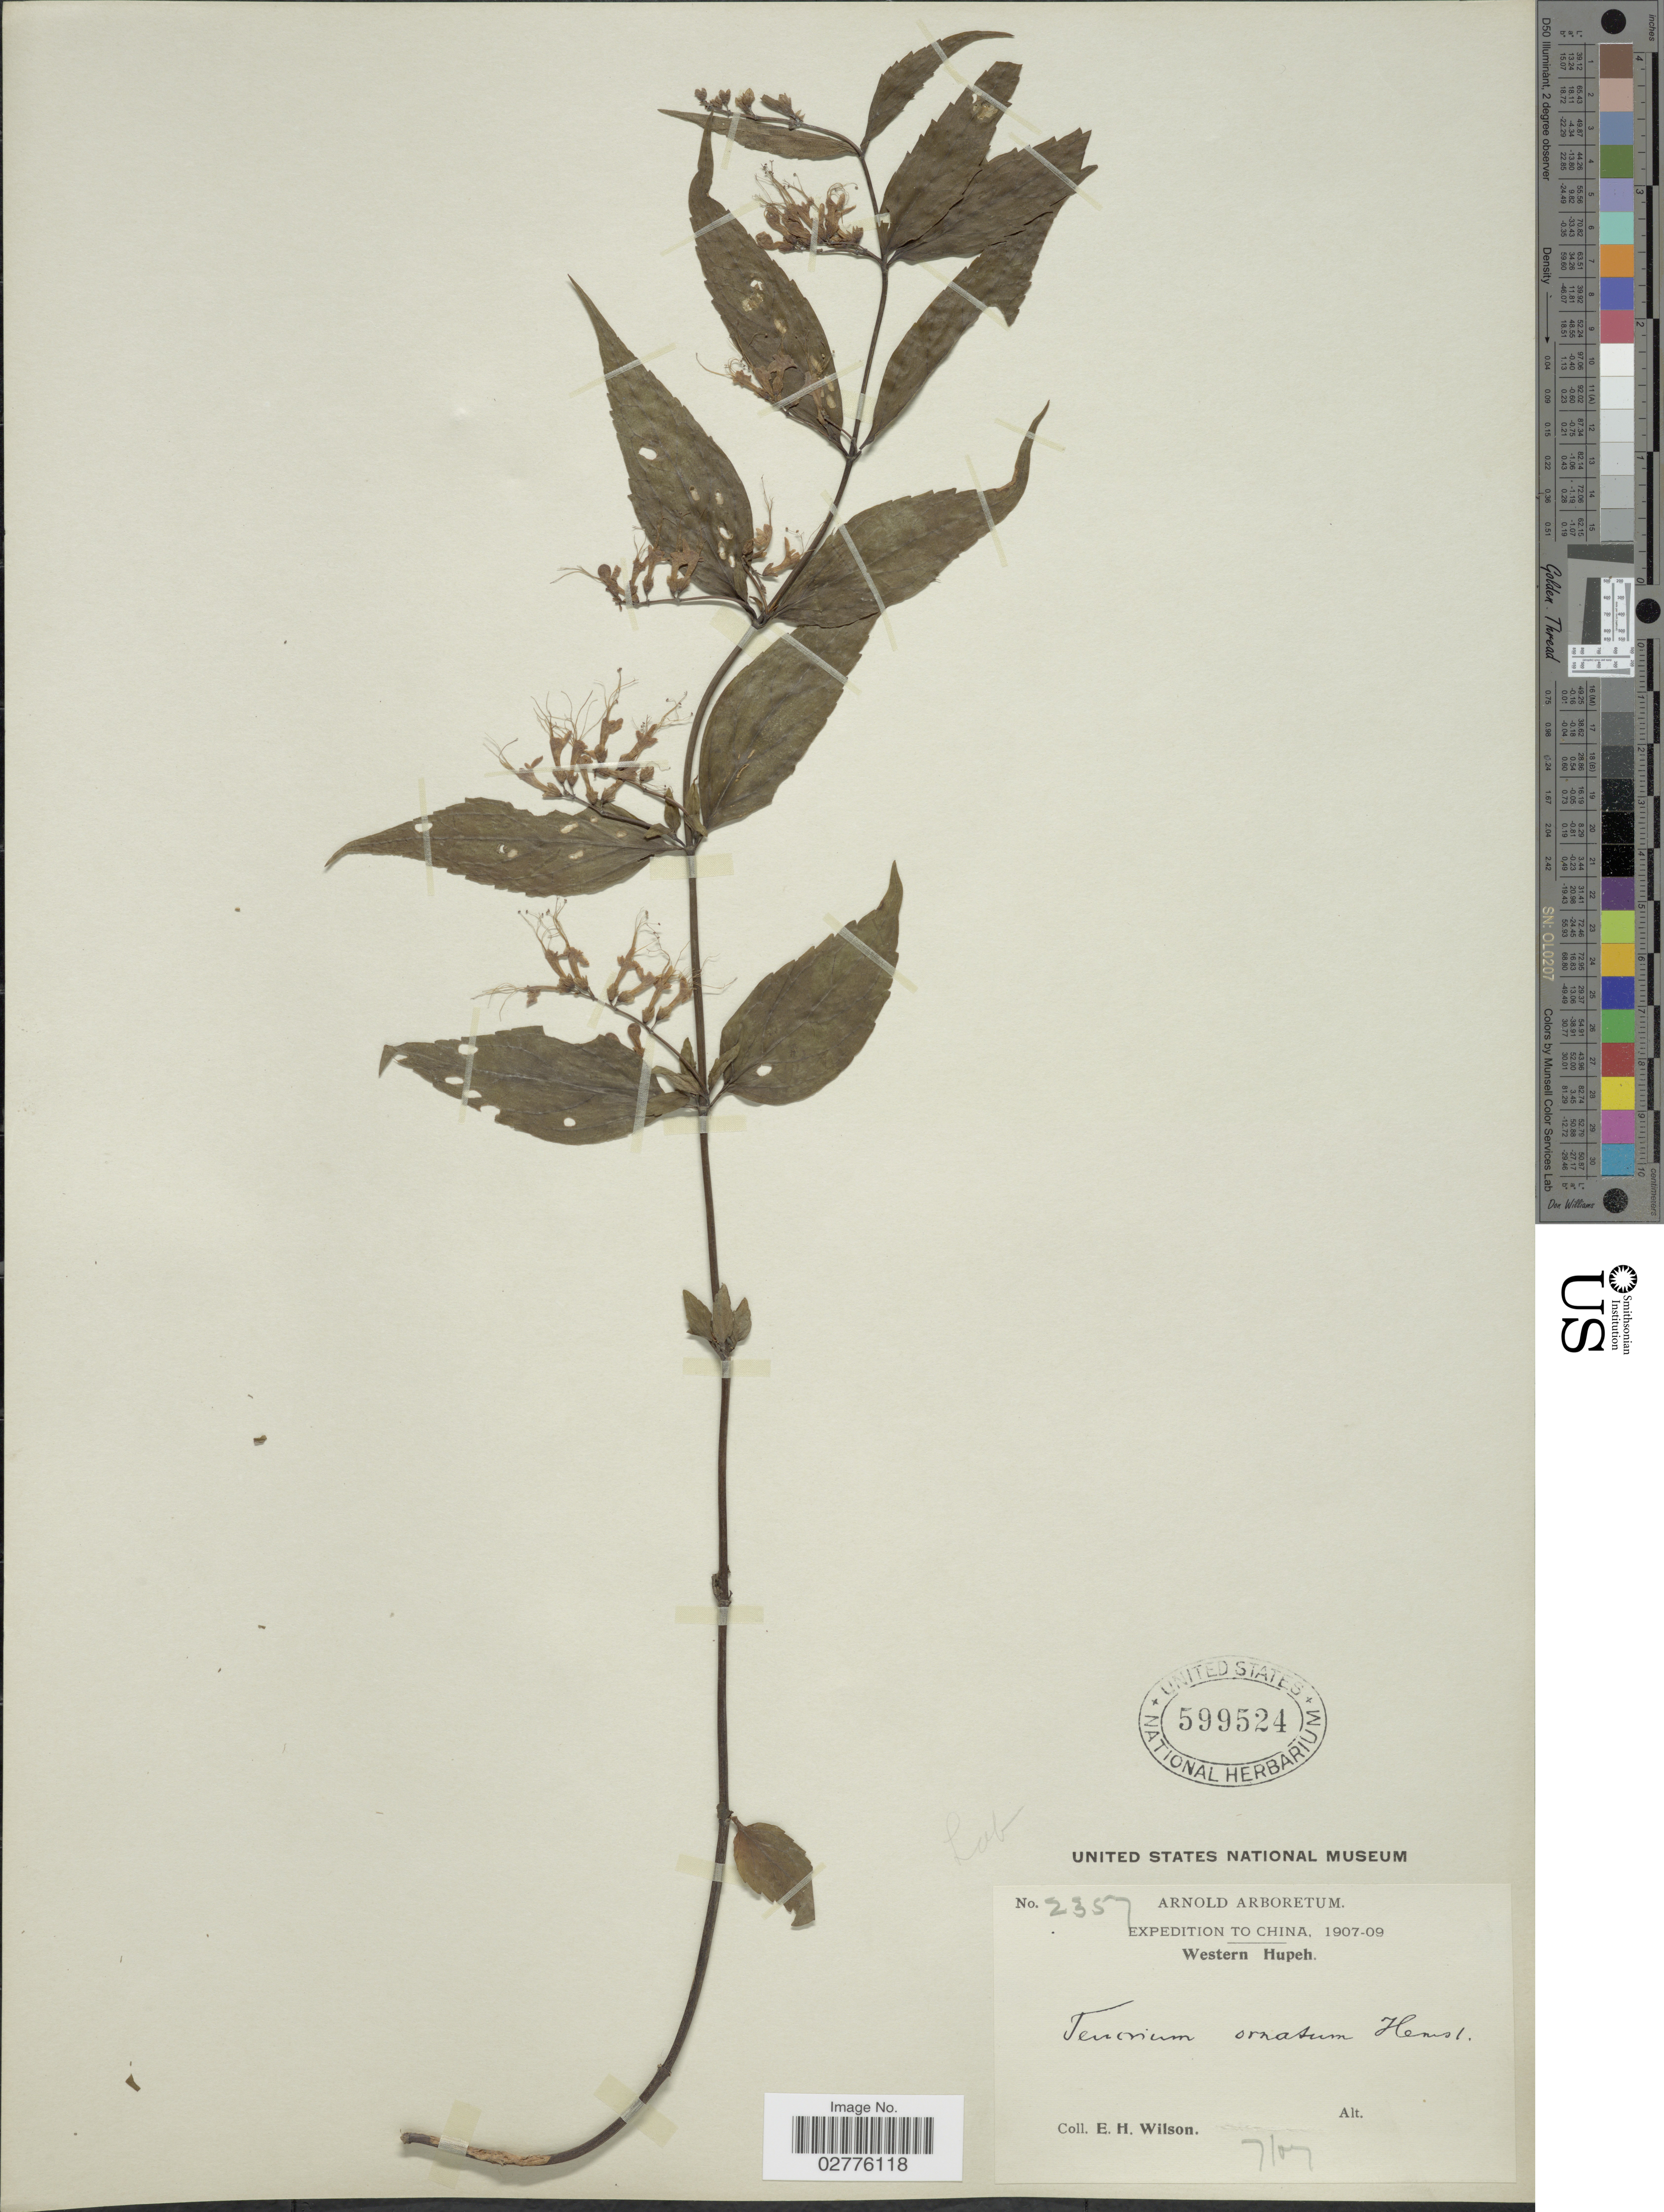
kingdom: Plantae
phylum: Tracheophyta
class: Magnoliopsida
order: Lamiales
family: Lamiaceae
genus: Teucrium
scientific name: Teucrium ornatum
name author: Hemsl.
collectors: E. Wilson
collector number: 2357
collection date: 1907-07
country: China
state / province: Hubei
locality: Western Hupeh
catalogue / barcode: US 599524